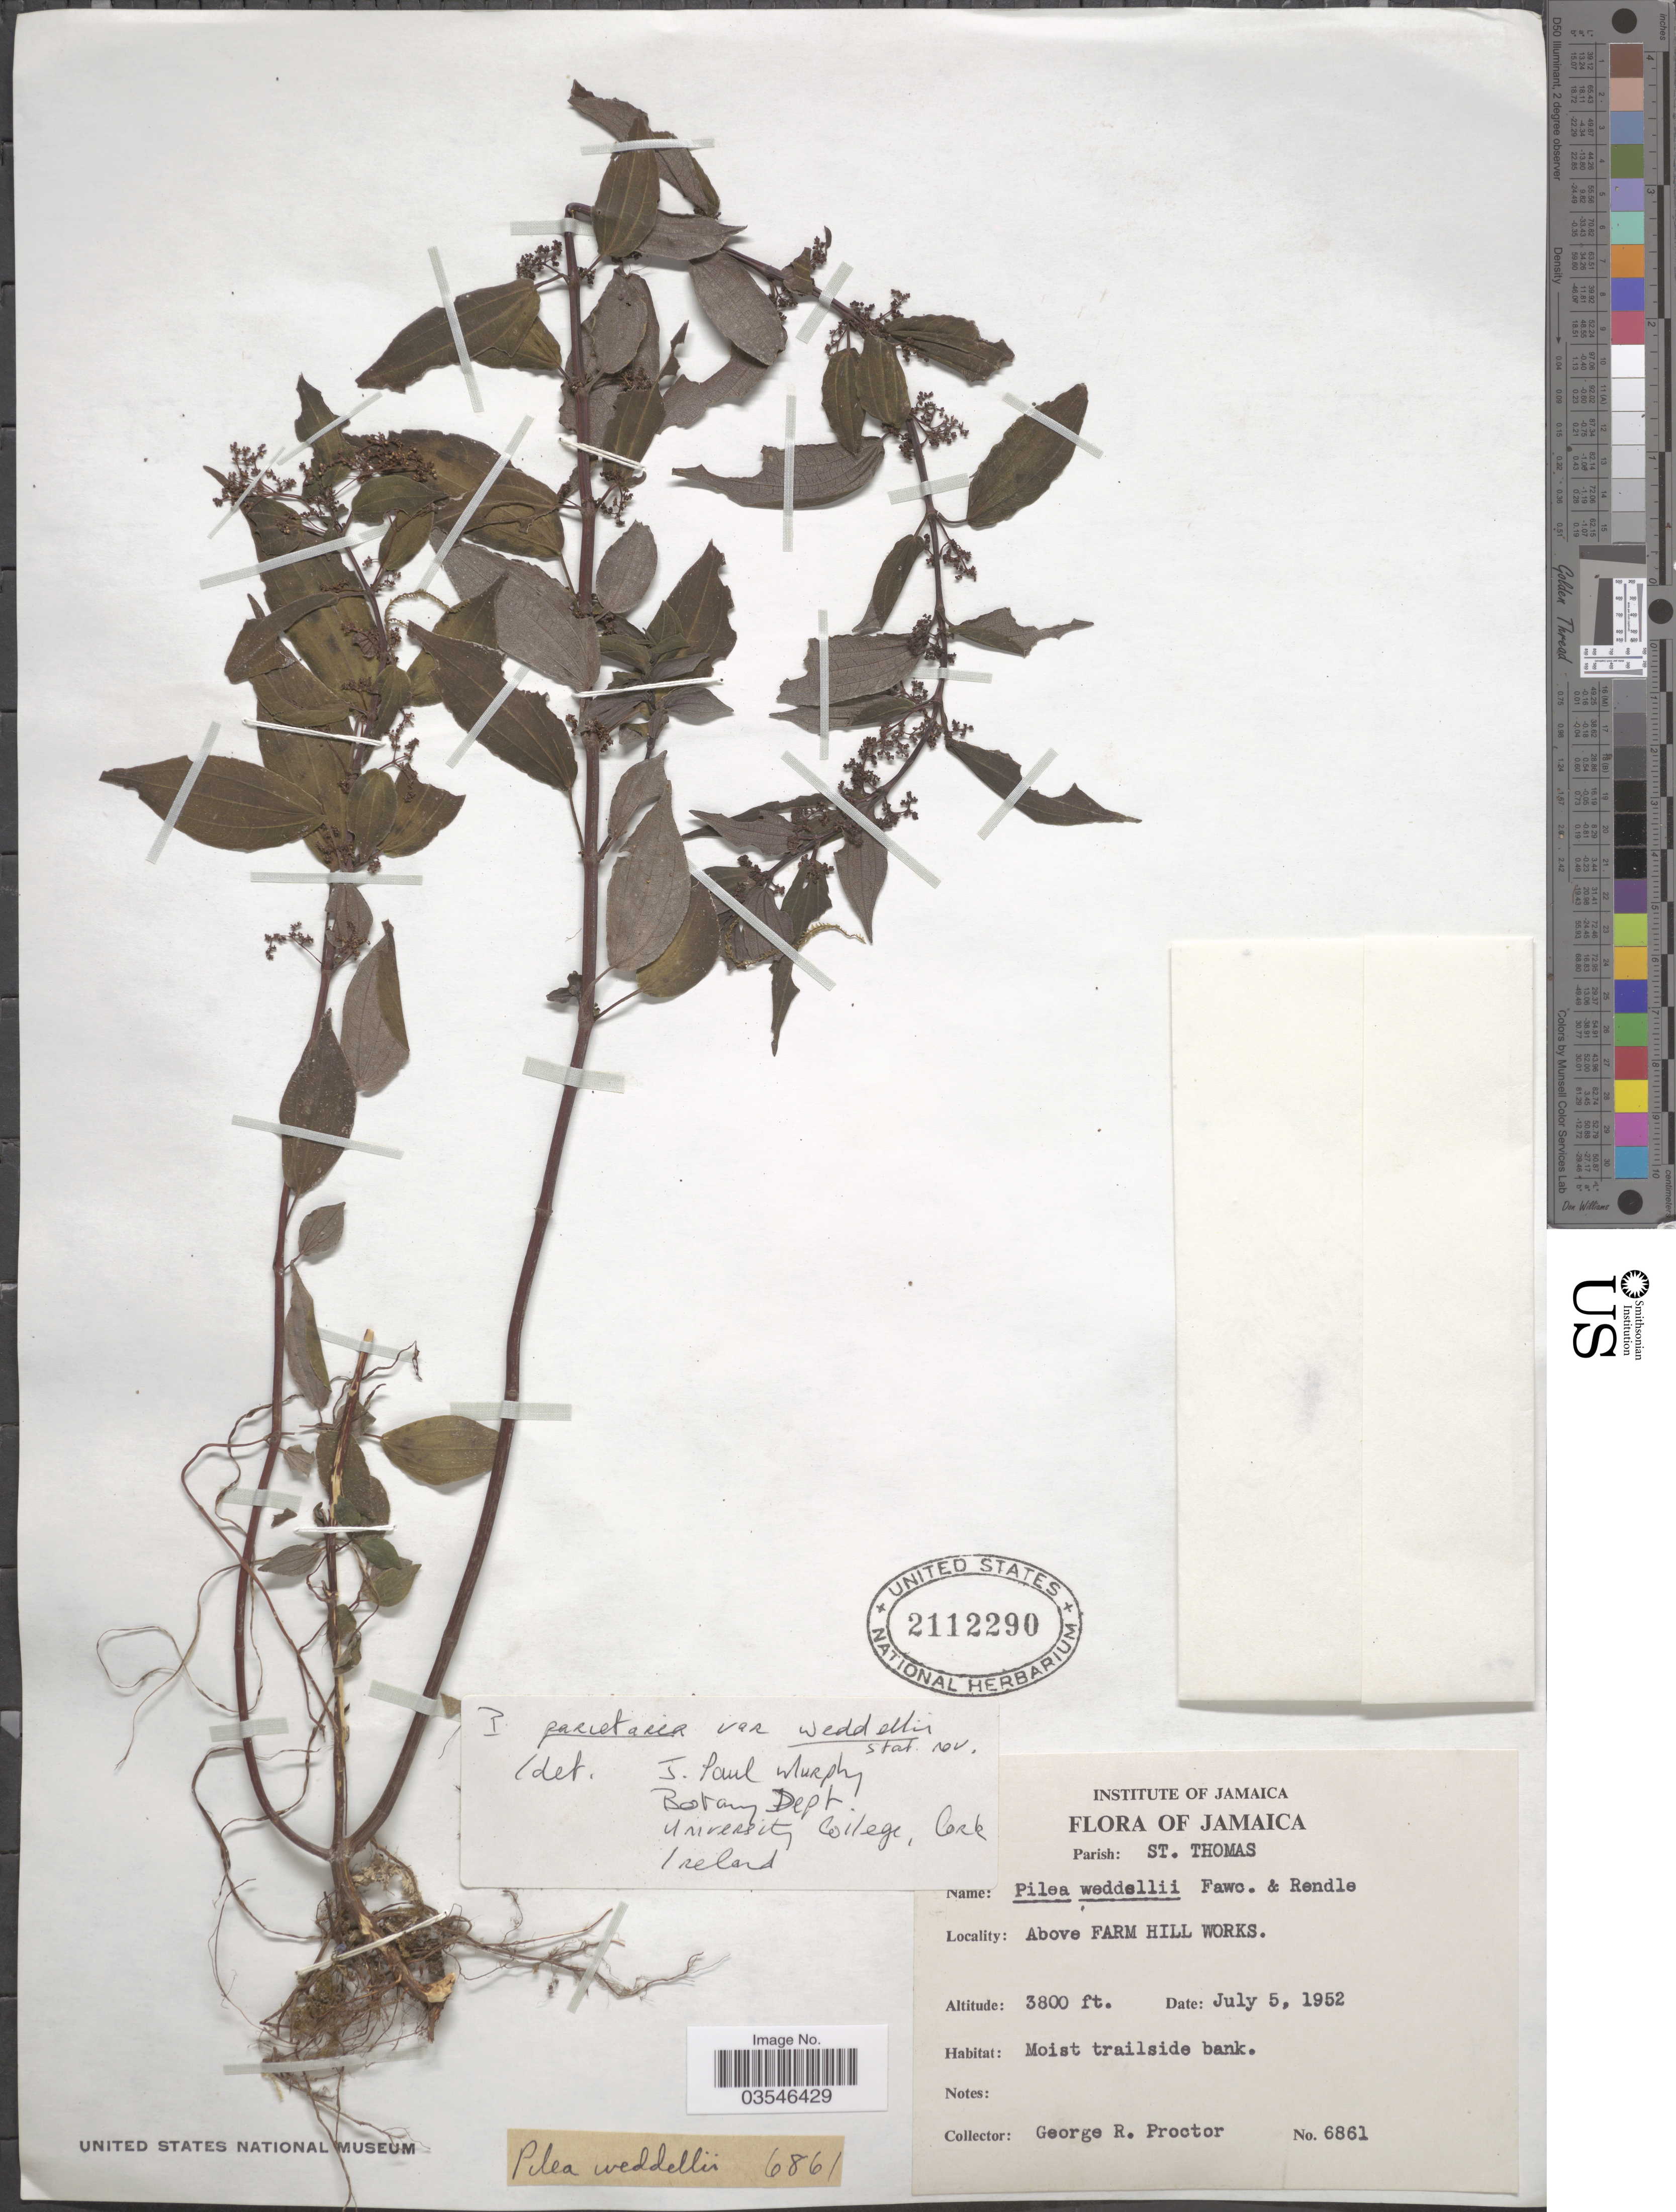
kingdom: Plantae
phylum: Tracheophyta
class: Magnoliopsida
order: Rosales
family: Urticaceae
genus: Pilea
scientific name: Pilea weddellii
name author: Fawc. & Rendle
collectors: G. R. Proctor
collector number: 6861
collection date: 1952-07-05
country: Jamaica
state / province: Saint Thomas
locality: Parish: St. Thomas. Above Farm Hill Works.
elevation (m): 1158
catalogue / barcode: US 2112290